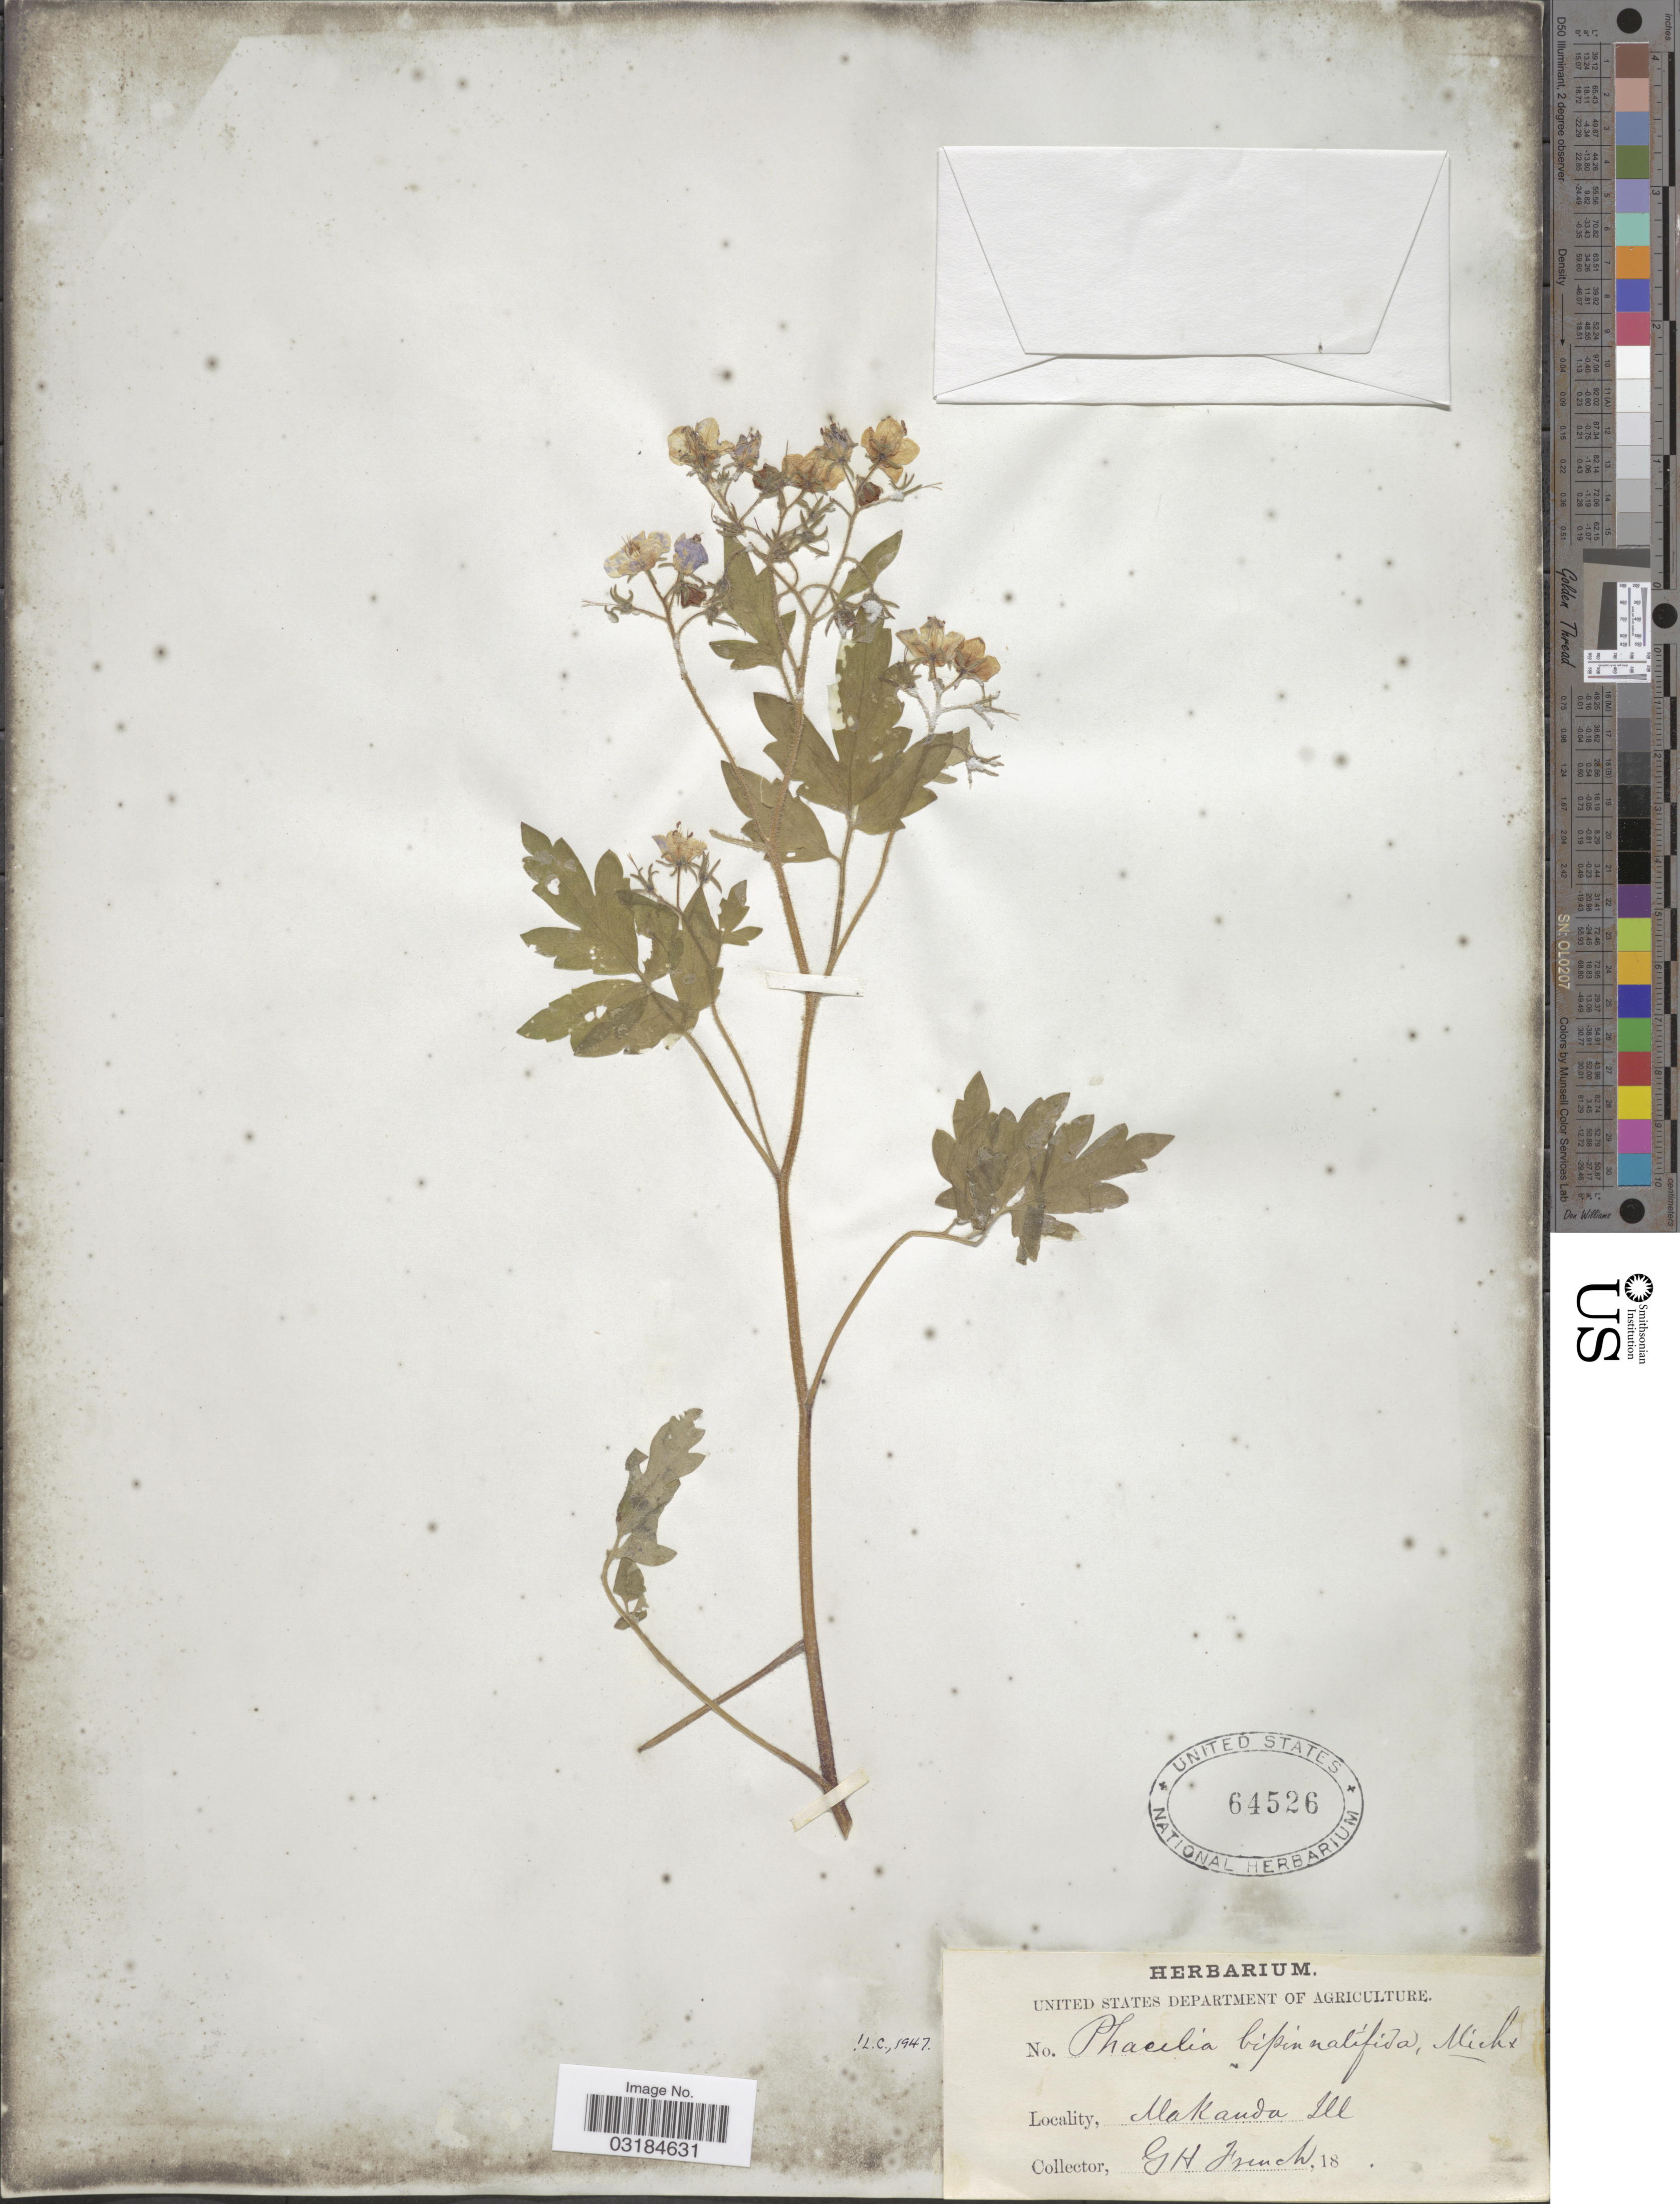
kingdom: Plantae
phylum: Tracheophyta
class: Magnoliopsida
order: Boraginales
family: Hydrophyllaceae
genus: Phacelia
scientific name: Phacelia bipinnatifida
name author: (Atwood) Michx.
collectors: G. H. French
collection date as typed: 18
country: United States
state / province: Illinois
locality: Makanda.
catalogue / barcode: US 64526